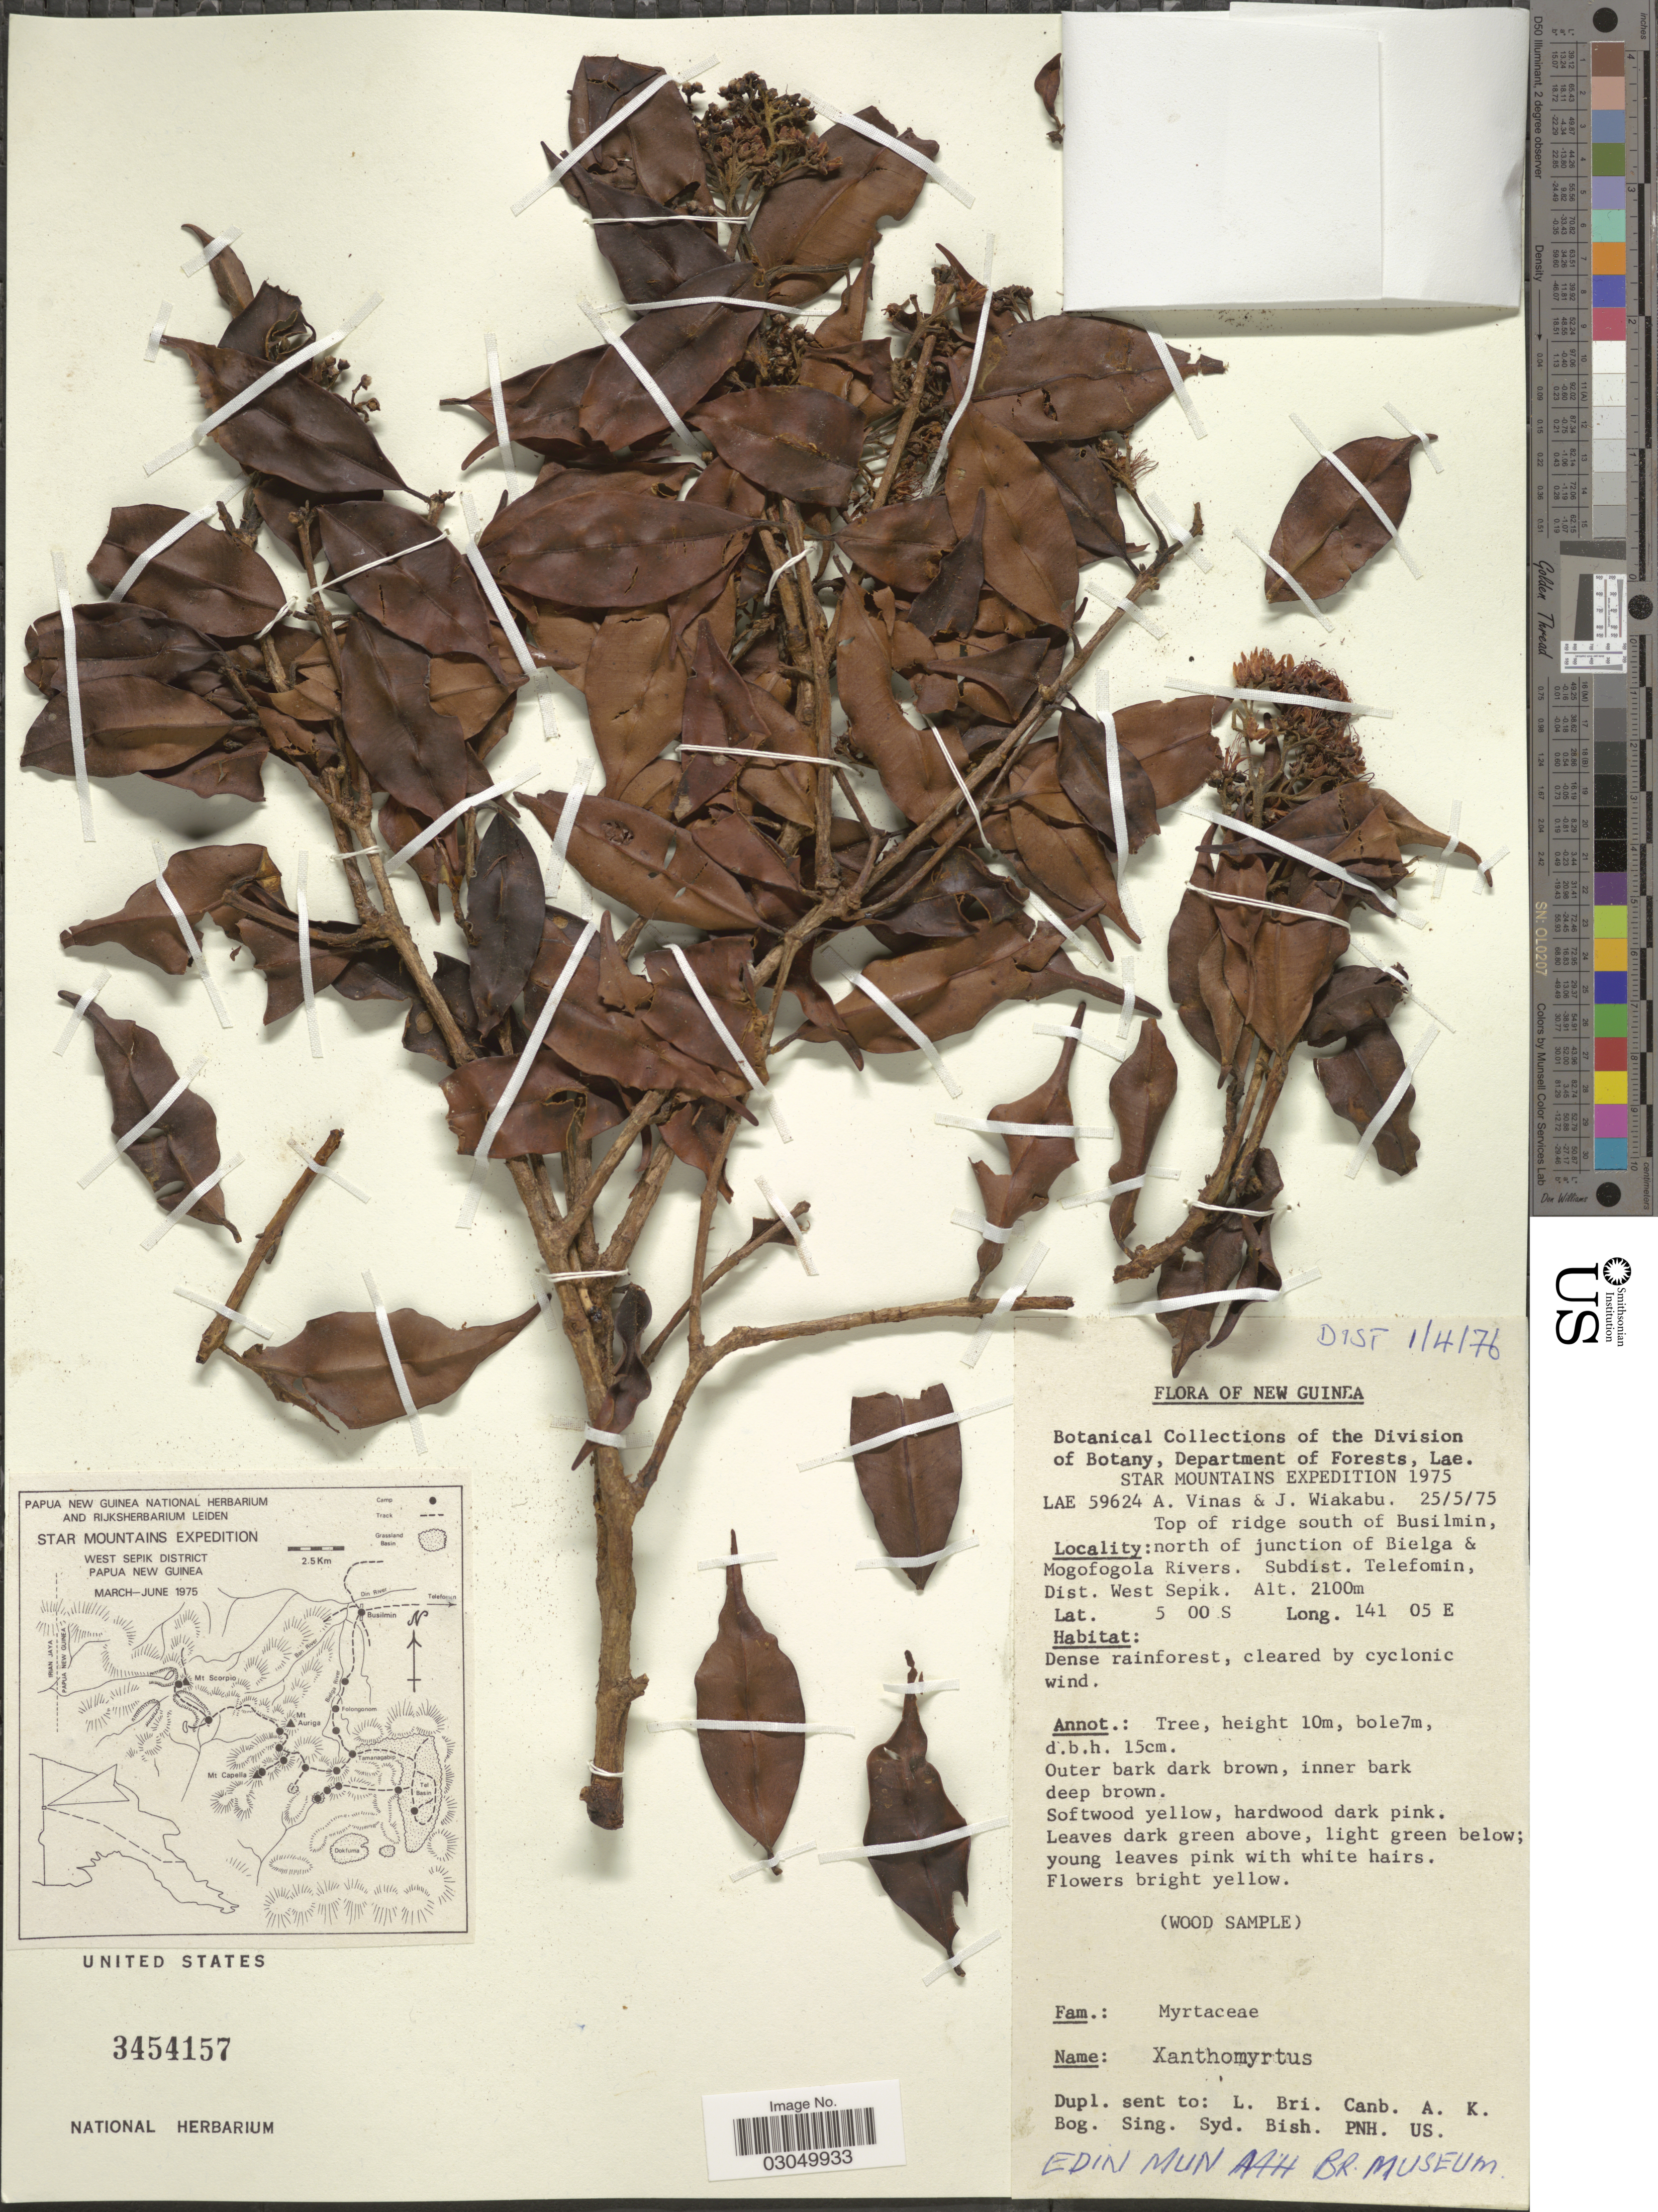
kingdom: Plantae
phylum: Tracheophyta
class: Magnoliopsida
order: Myrtales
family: Myrtaceae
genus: Xanthomyrtus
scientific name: Xanthomyrtus sp.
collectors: A. Vinas & J. Wiakabu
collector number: LAE 59624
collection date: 1975-05-25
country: Papua New Guinea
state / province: Sandaun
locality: New Guinea. Top of ridge south of Busilmin, north of junction of Bielga & Monofogola Rivers. Subdist. Telefomin, Dist. West Sepik.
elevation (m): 2100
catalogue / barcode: US 3454157